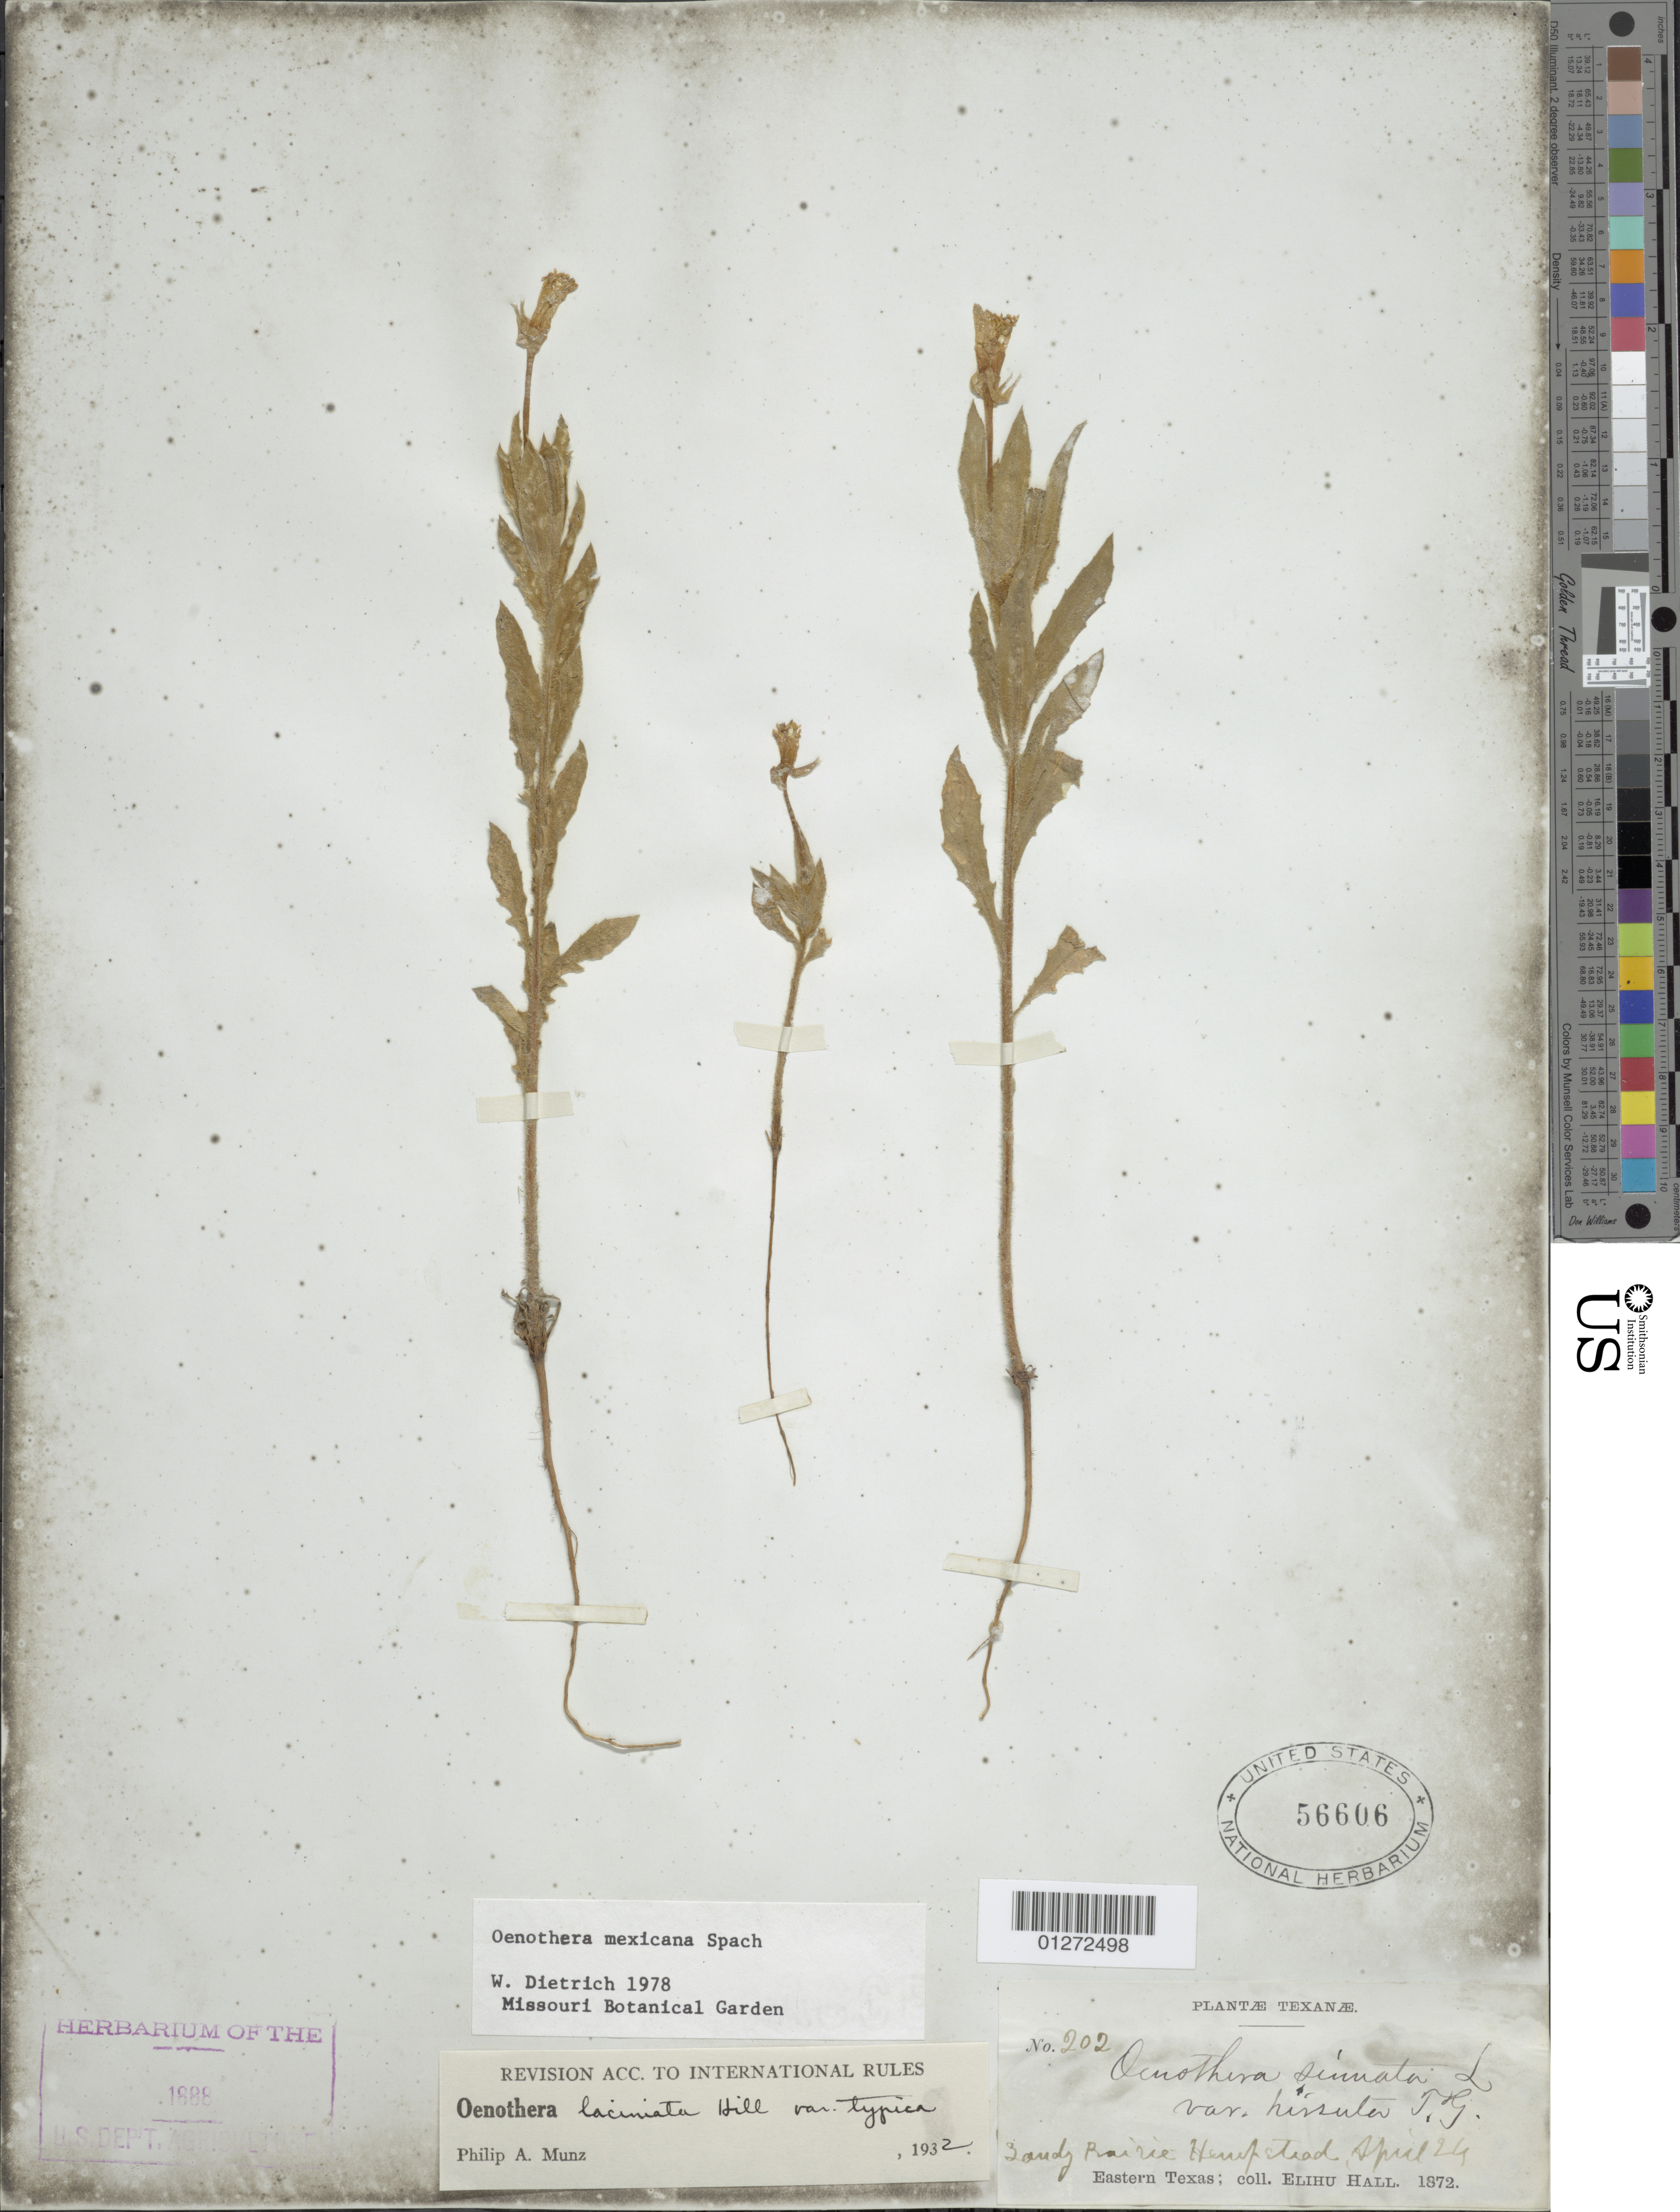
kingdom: Plantae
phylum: Tracheophyta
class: Magnoliopsida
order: Myrtales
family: Onagraceae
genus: Oenothera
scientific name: Oenothera mexicana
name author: Spach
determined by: Dietrich, W.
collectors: E. Hall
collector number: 202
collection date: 1872-04-24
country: United States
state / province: Texas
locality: Hempstead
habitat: Sandy prairie.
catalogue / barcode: US 56606